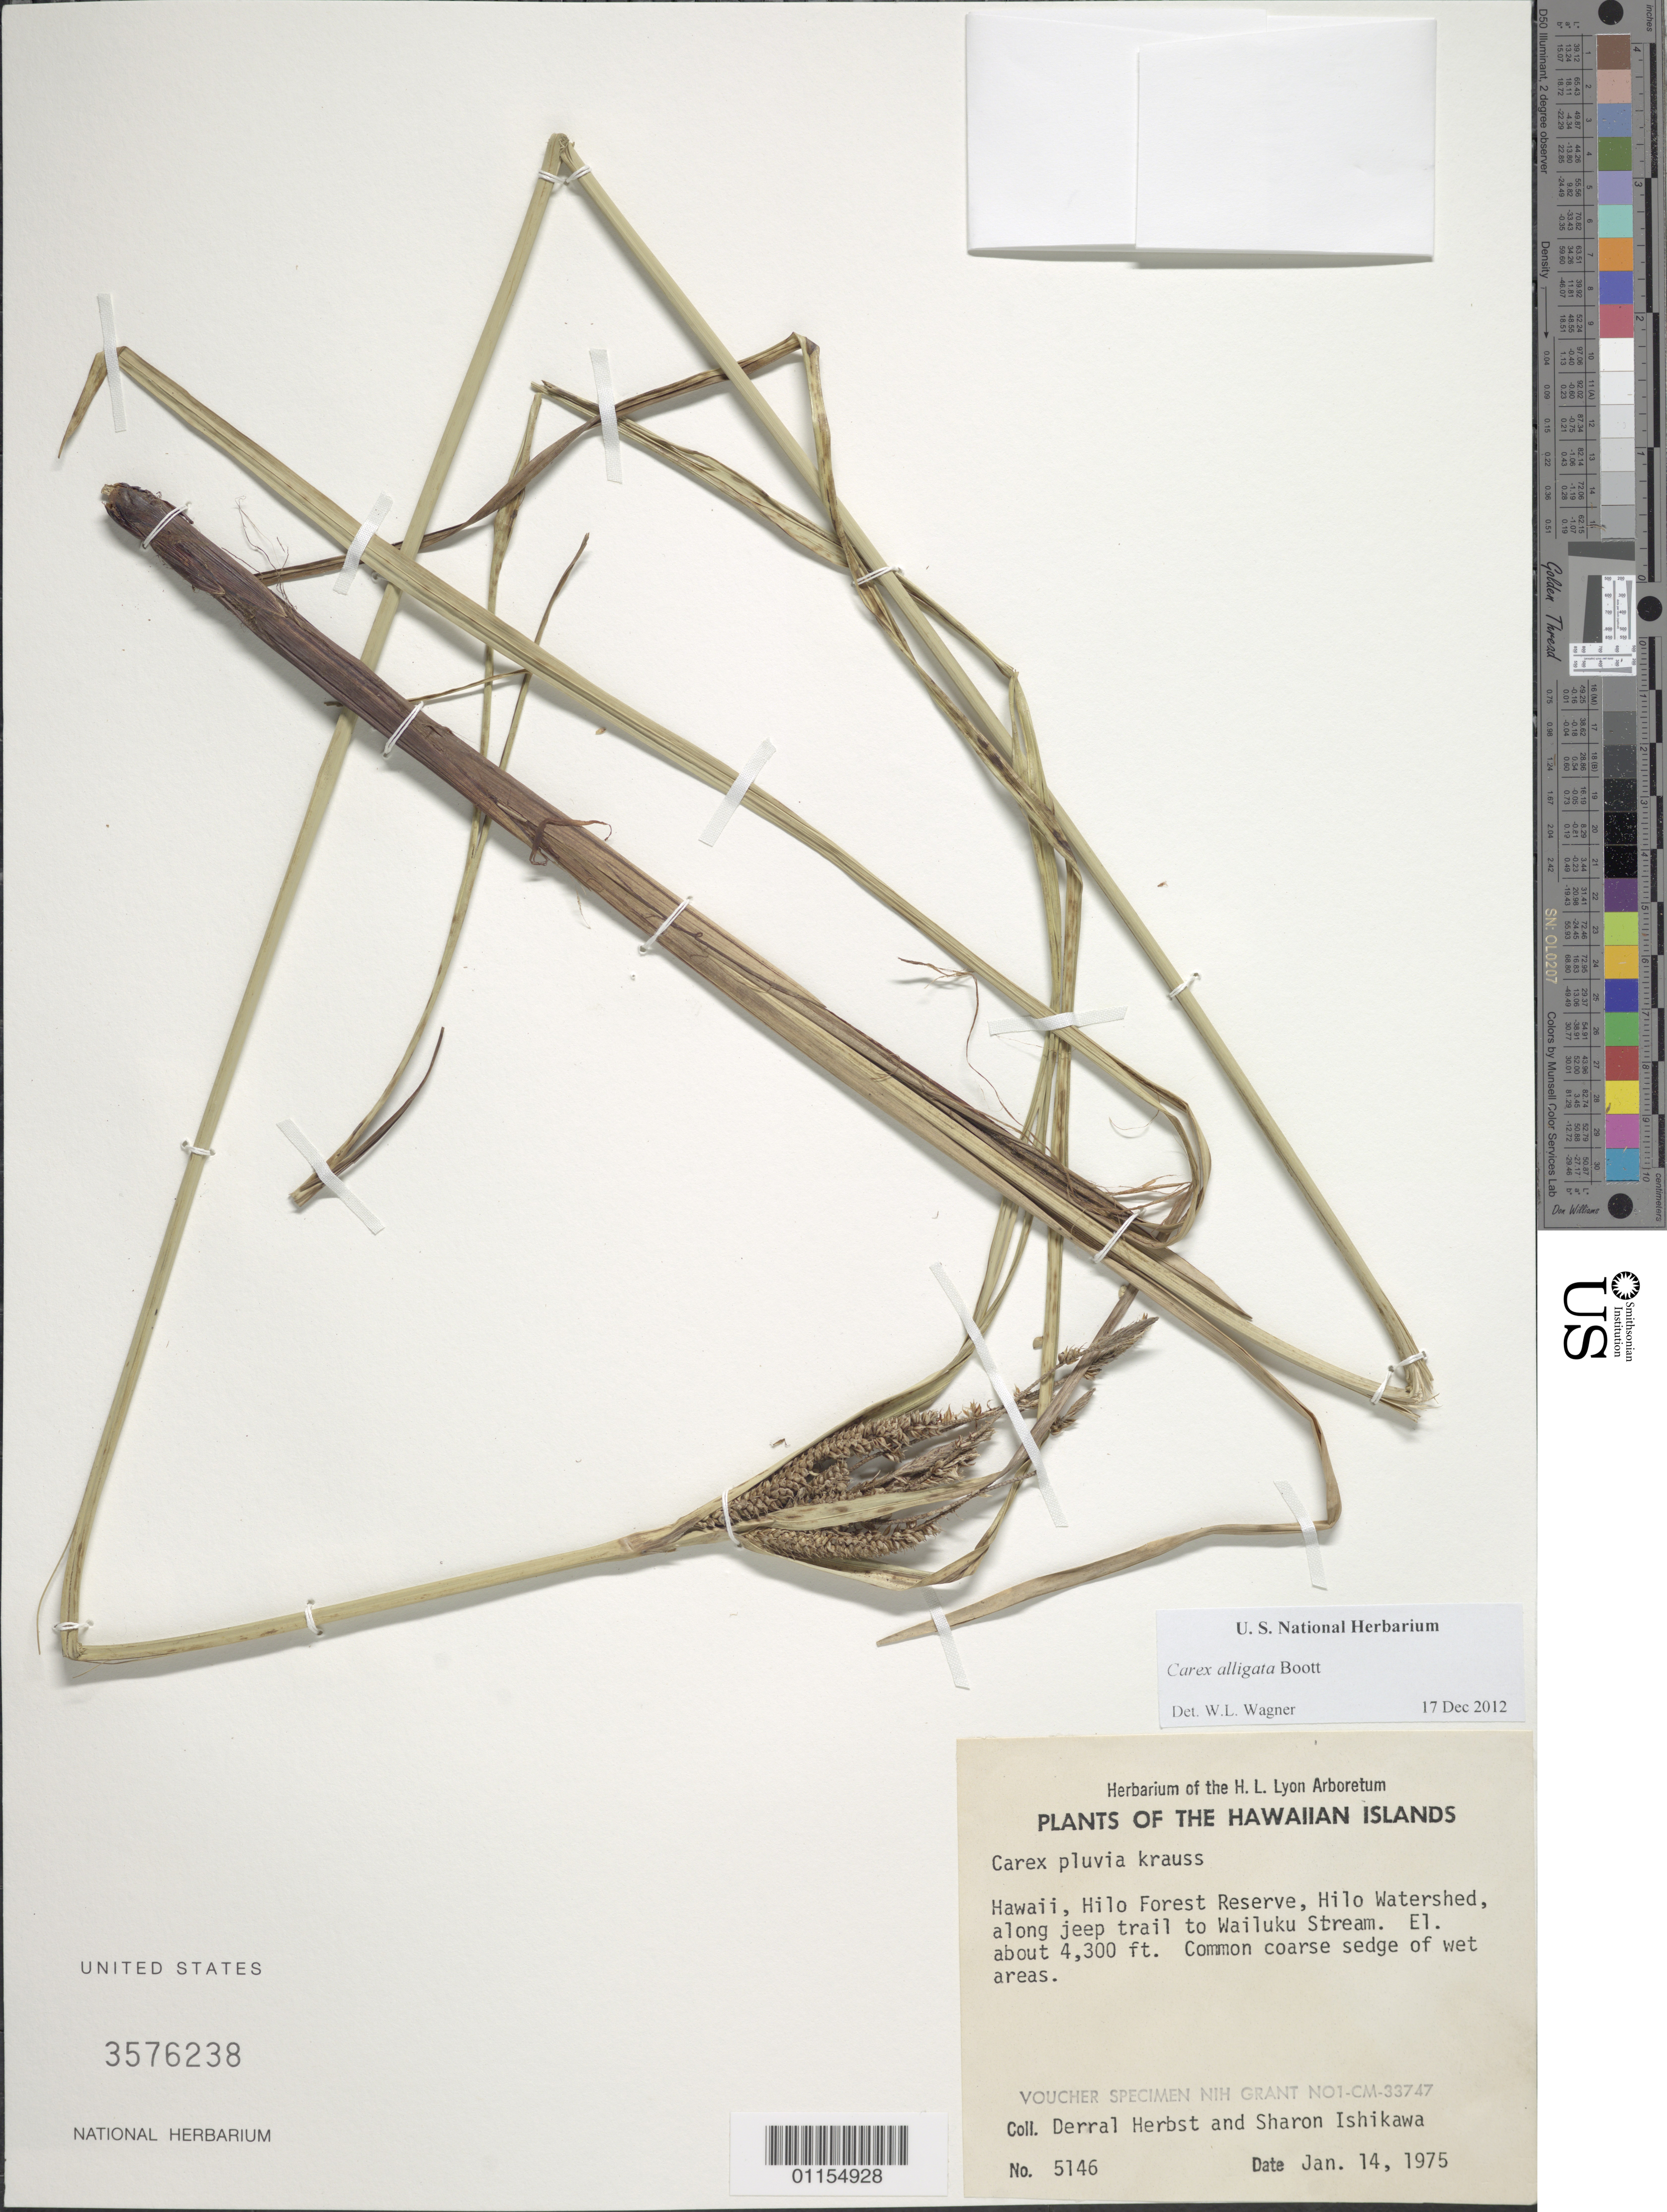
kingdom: Plantae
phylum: Tracheophyta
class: Liliopsida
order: Poales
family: Cyperaceae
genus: Carex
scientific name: Carex alligata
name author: Boott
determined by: Wagner, W. L., (BOT), Smithsonian Institution - National Museum of Natural History (UNITED STATES)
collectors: D. R. Herbst & S. Ishikawa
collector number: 5146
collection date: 1975-01-14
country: United States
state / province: Hawaii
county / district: Hawaii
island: Hawaii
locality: Hilo Forest Reserve, Hilo Watershed, along jeep trail to Wailuku Stream.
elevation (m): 1311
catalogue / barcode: US 3576238